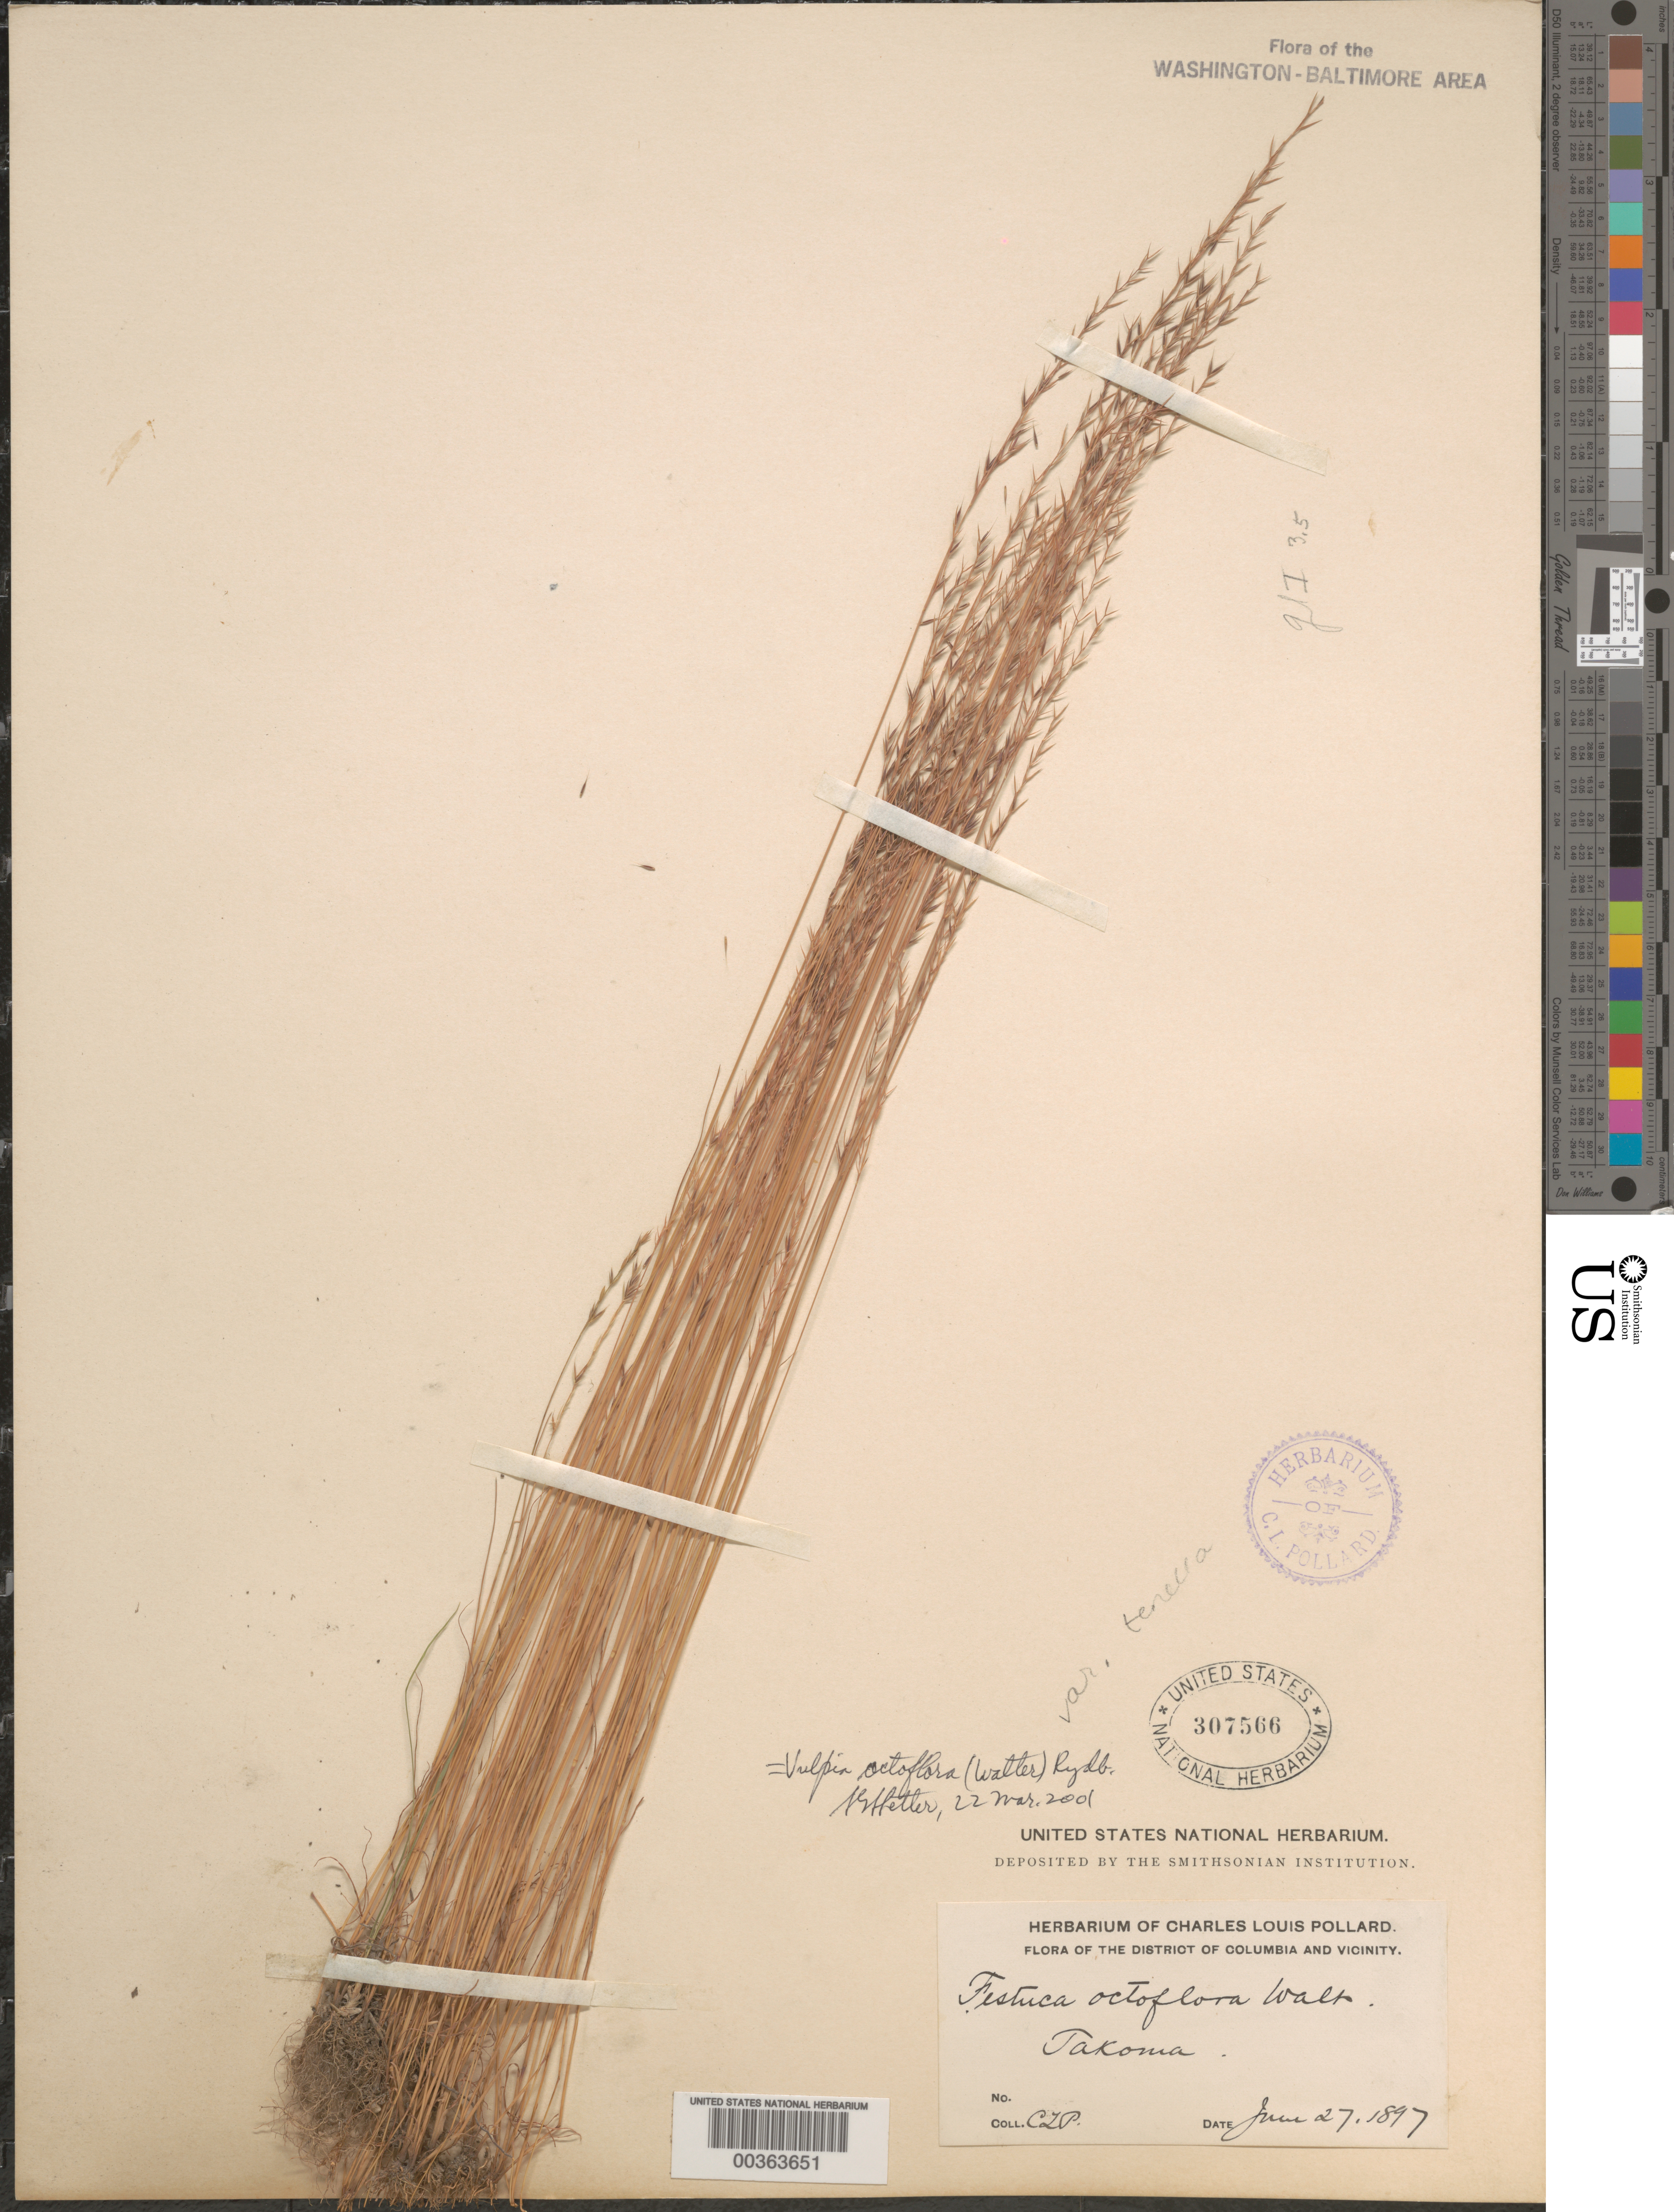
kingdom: Plantae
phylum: Tracheophyta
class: Liliopsida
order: Poales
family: Poaceae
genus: Vulpia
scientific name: Vulpia octoflora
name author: (Walter) Rydb.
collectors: C. L. Pollard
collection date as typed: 27 Jun 1897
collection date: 1897-06-27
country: United States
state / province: District of Columbia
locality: Takoma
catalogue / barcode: US 307566